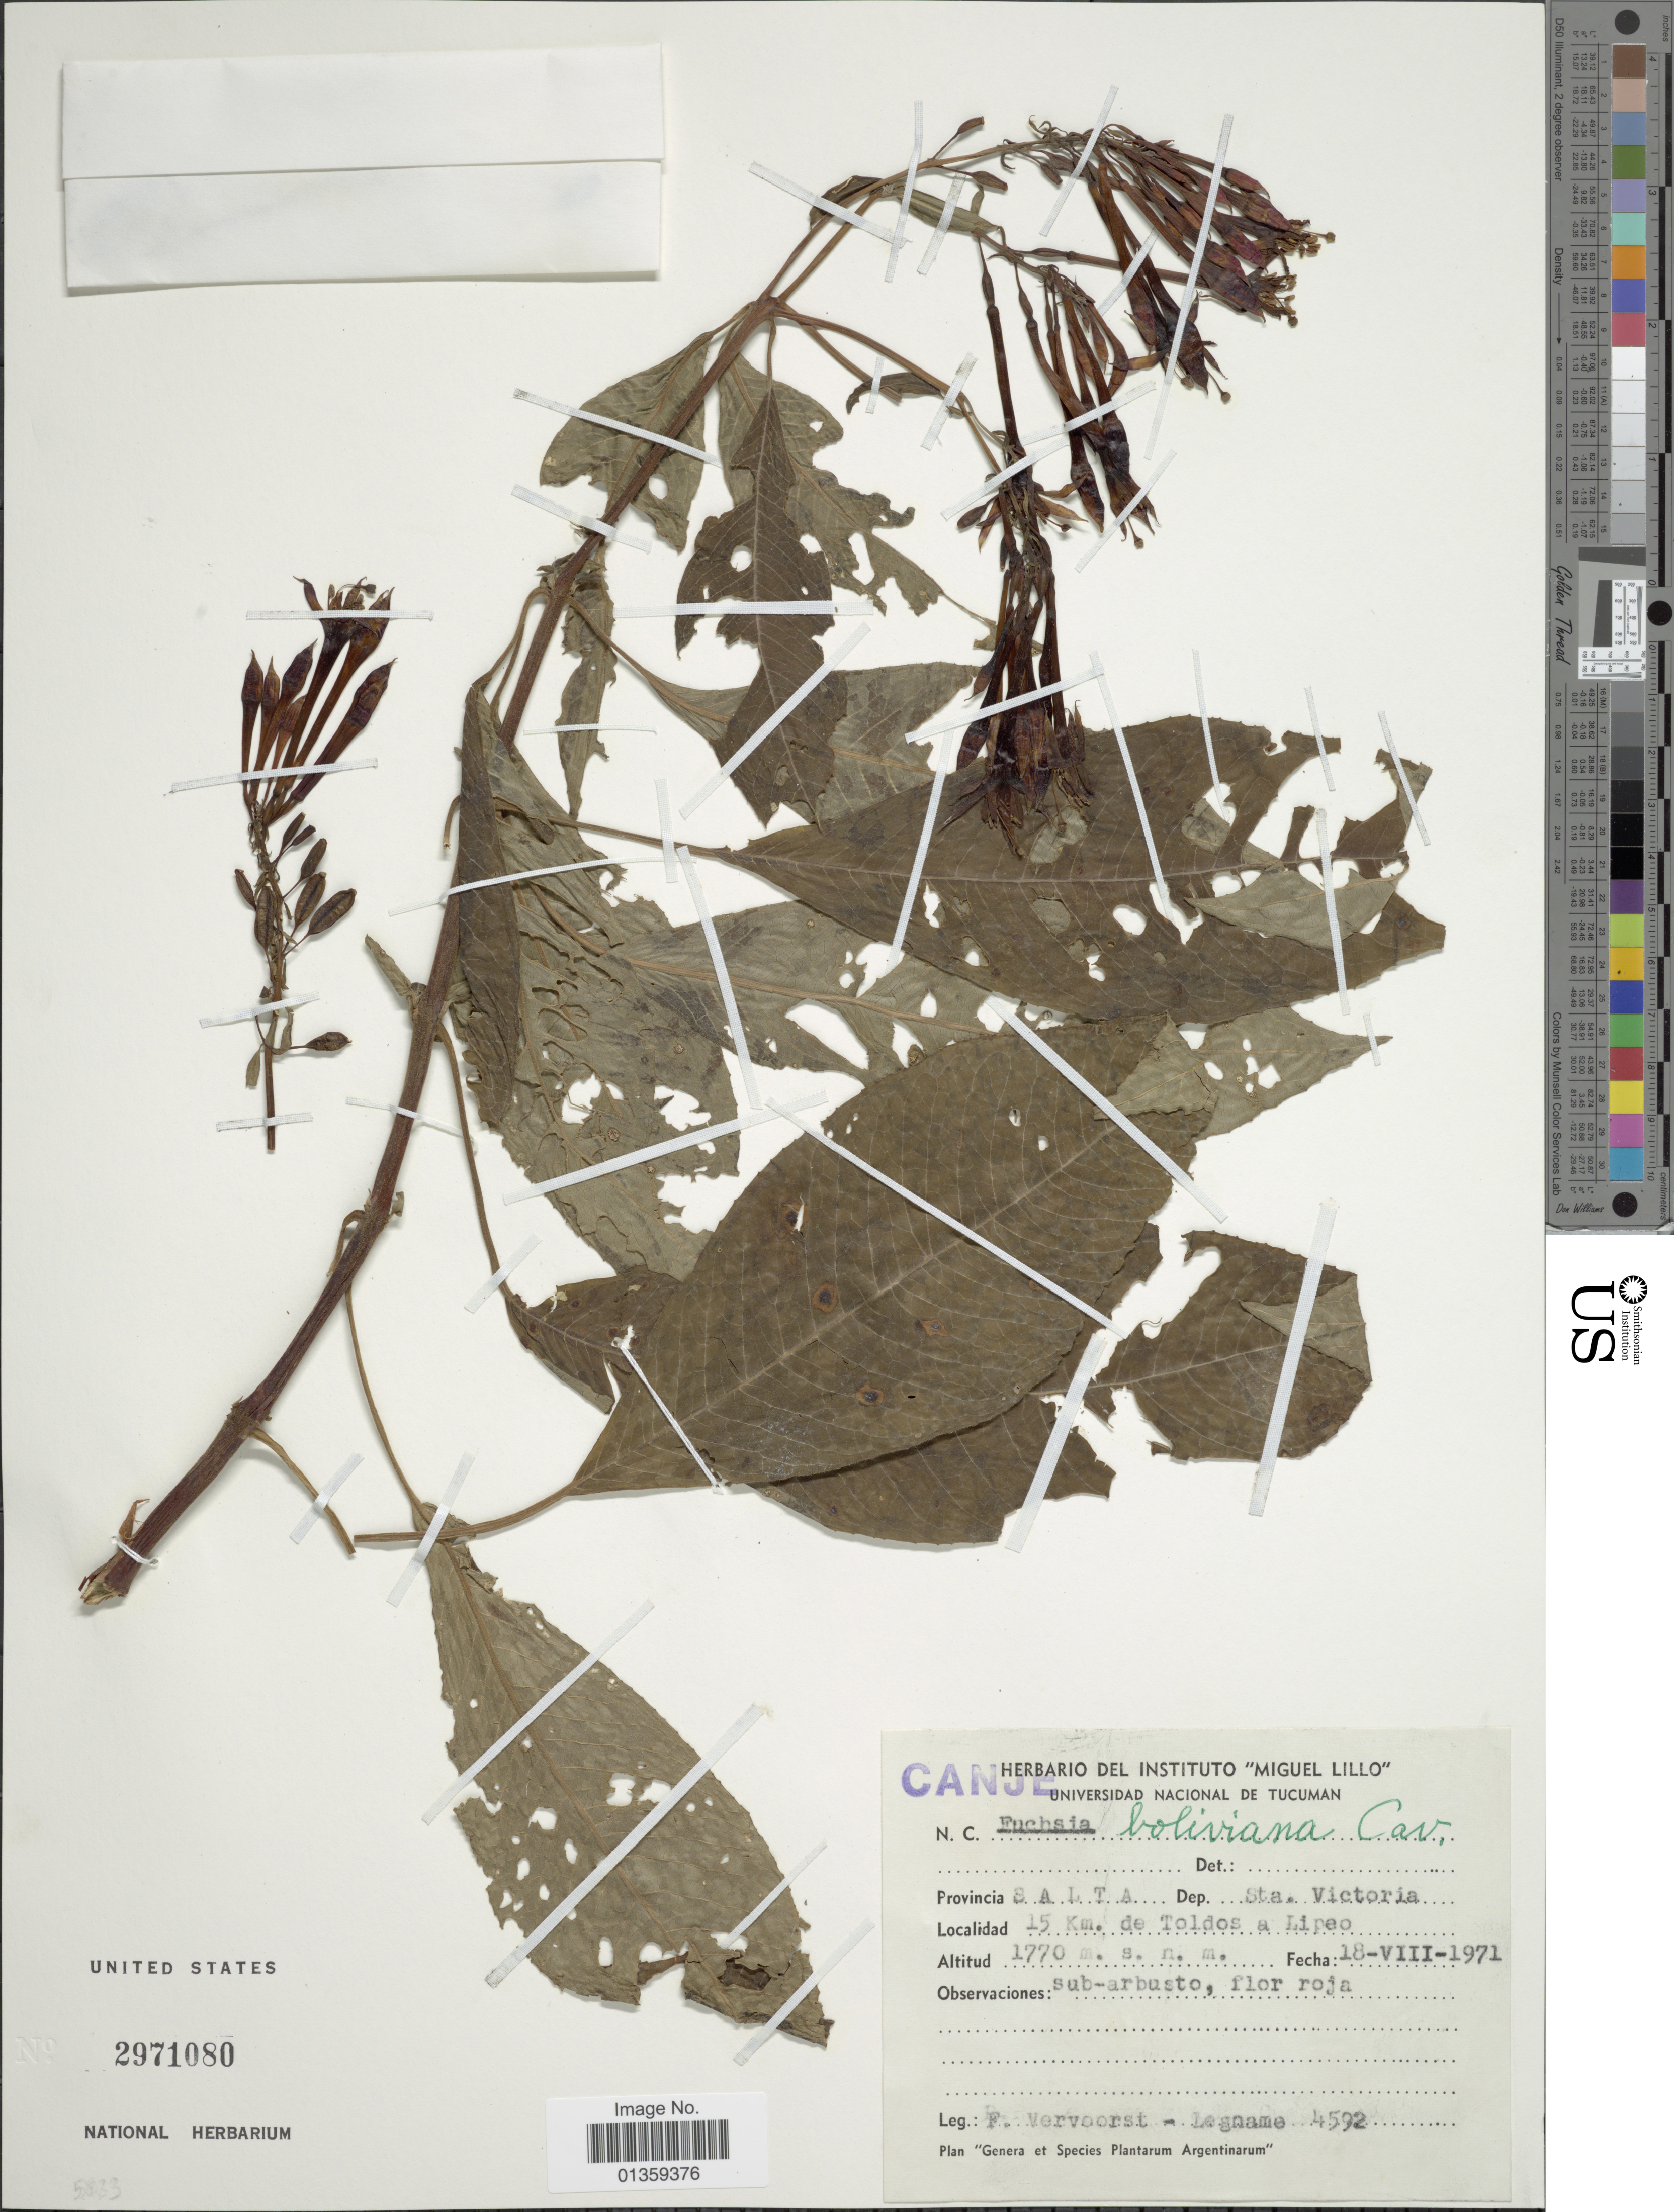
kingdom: Plantae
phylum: Tracheophyta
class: Magnoliopsida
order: Myrtales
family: Onagraceae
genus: Fuchsia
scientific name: Fuchsia boliviana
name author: Carrière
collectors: F. Vervoorst & -. Legname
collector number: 4592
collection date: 1971-08-18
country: Argentina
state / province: Salta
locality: Dep. Sta. Victoria, 15 Km. de Toldos a Lipeo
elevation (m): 1770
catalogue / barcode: US 2971080